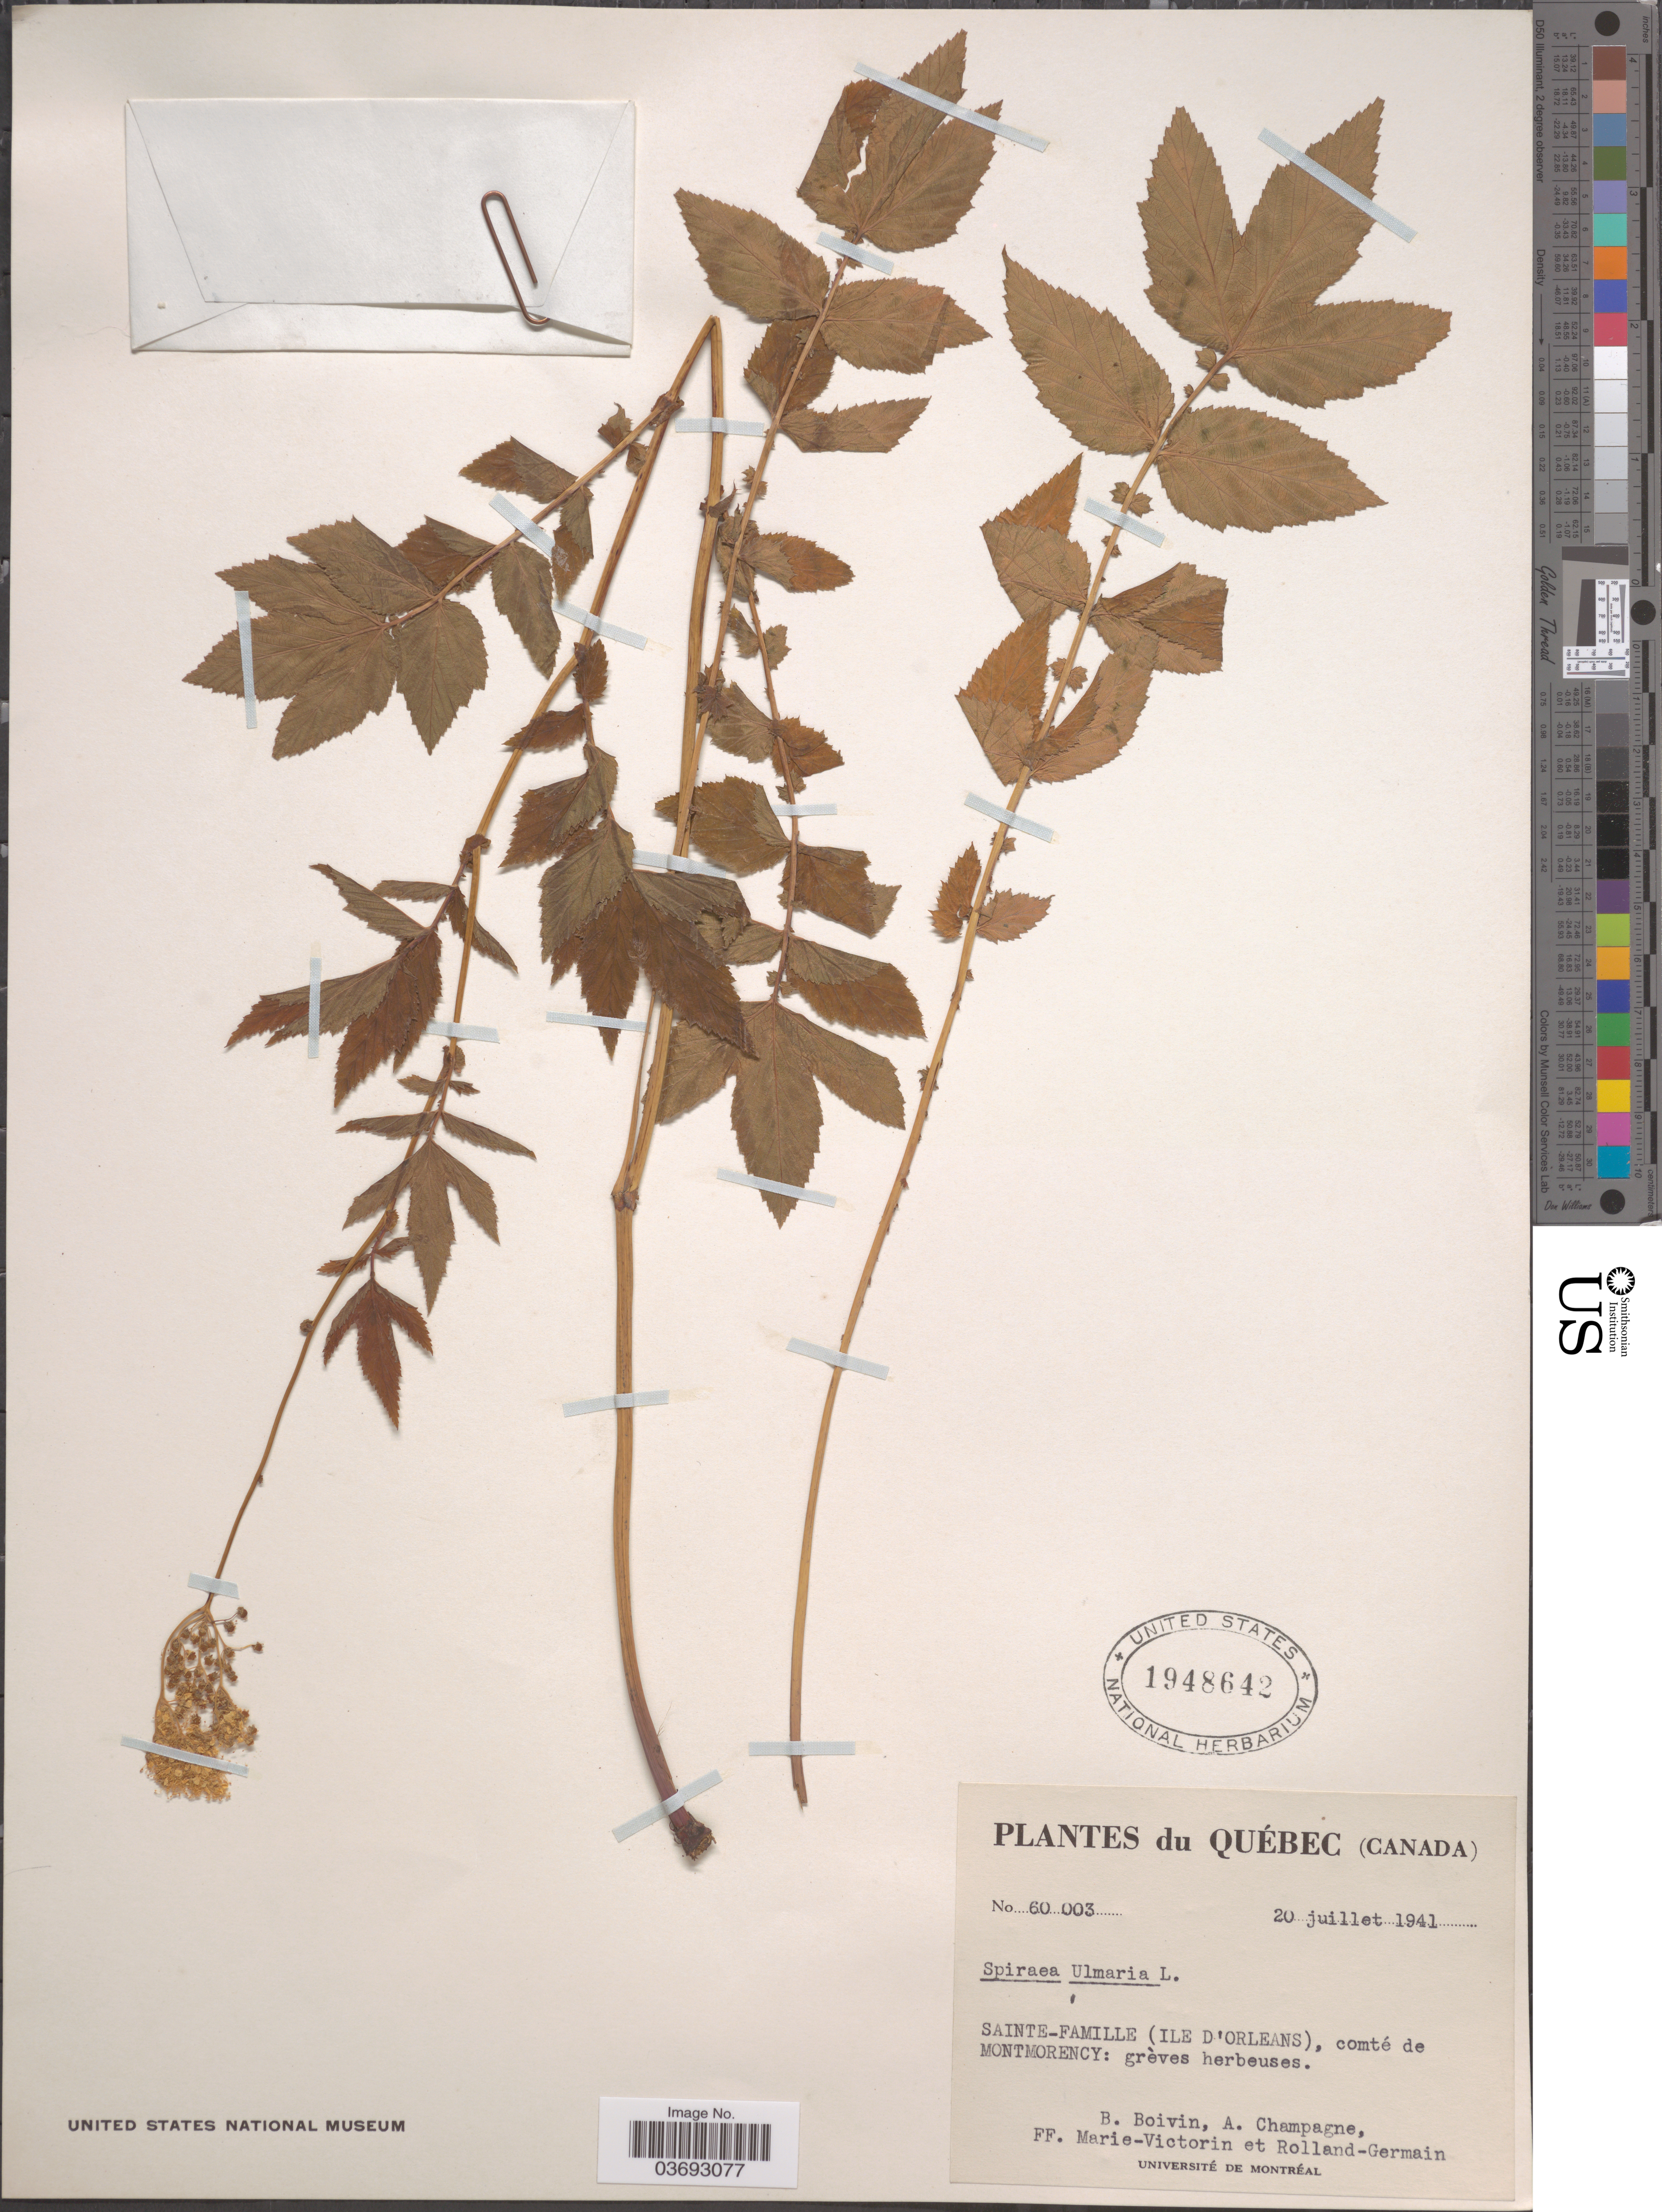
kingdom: Plantae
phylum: Tracheophyta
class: Magnoliopsida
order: Rosales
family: Rosaceae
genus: Spiraea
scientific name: Spiraea ulmaria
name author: L.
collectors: J. R. B. Boivin, A. Champagne, F. Marie-Victorin & Rolland-Germain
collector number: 60003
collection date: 1941-07-20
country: Canada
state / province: Quebec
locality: Sainte-Famille (Ile D'Orleans), comté de Montmorency: grèves herbeuses.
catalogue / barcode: US 1948642